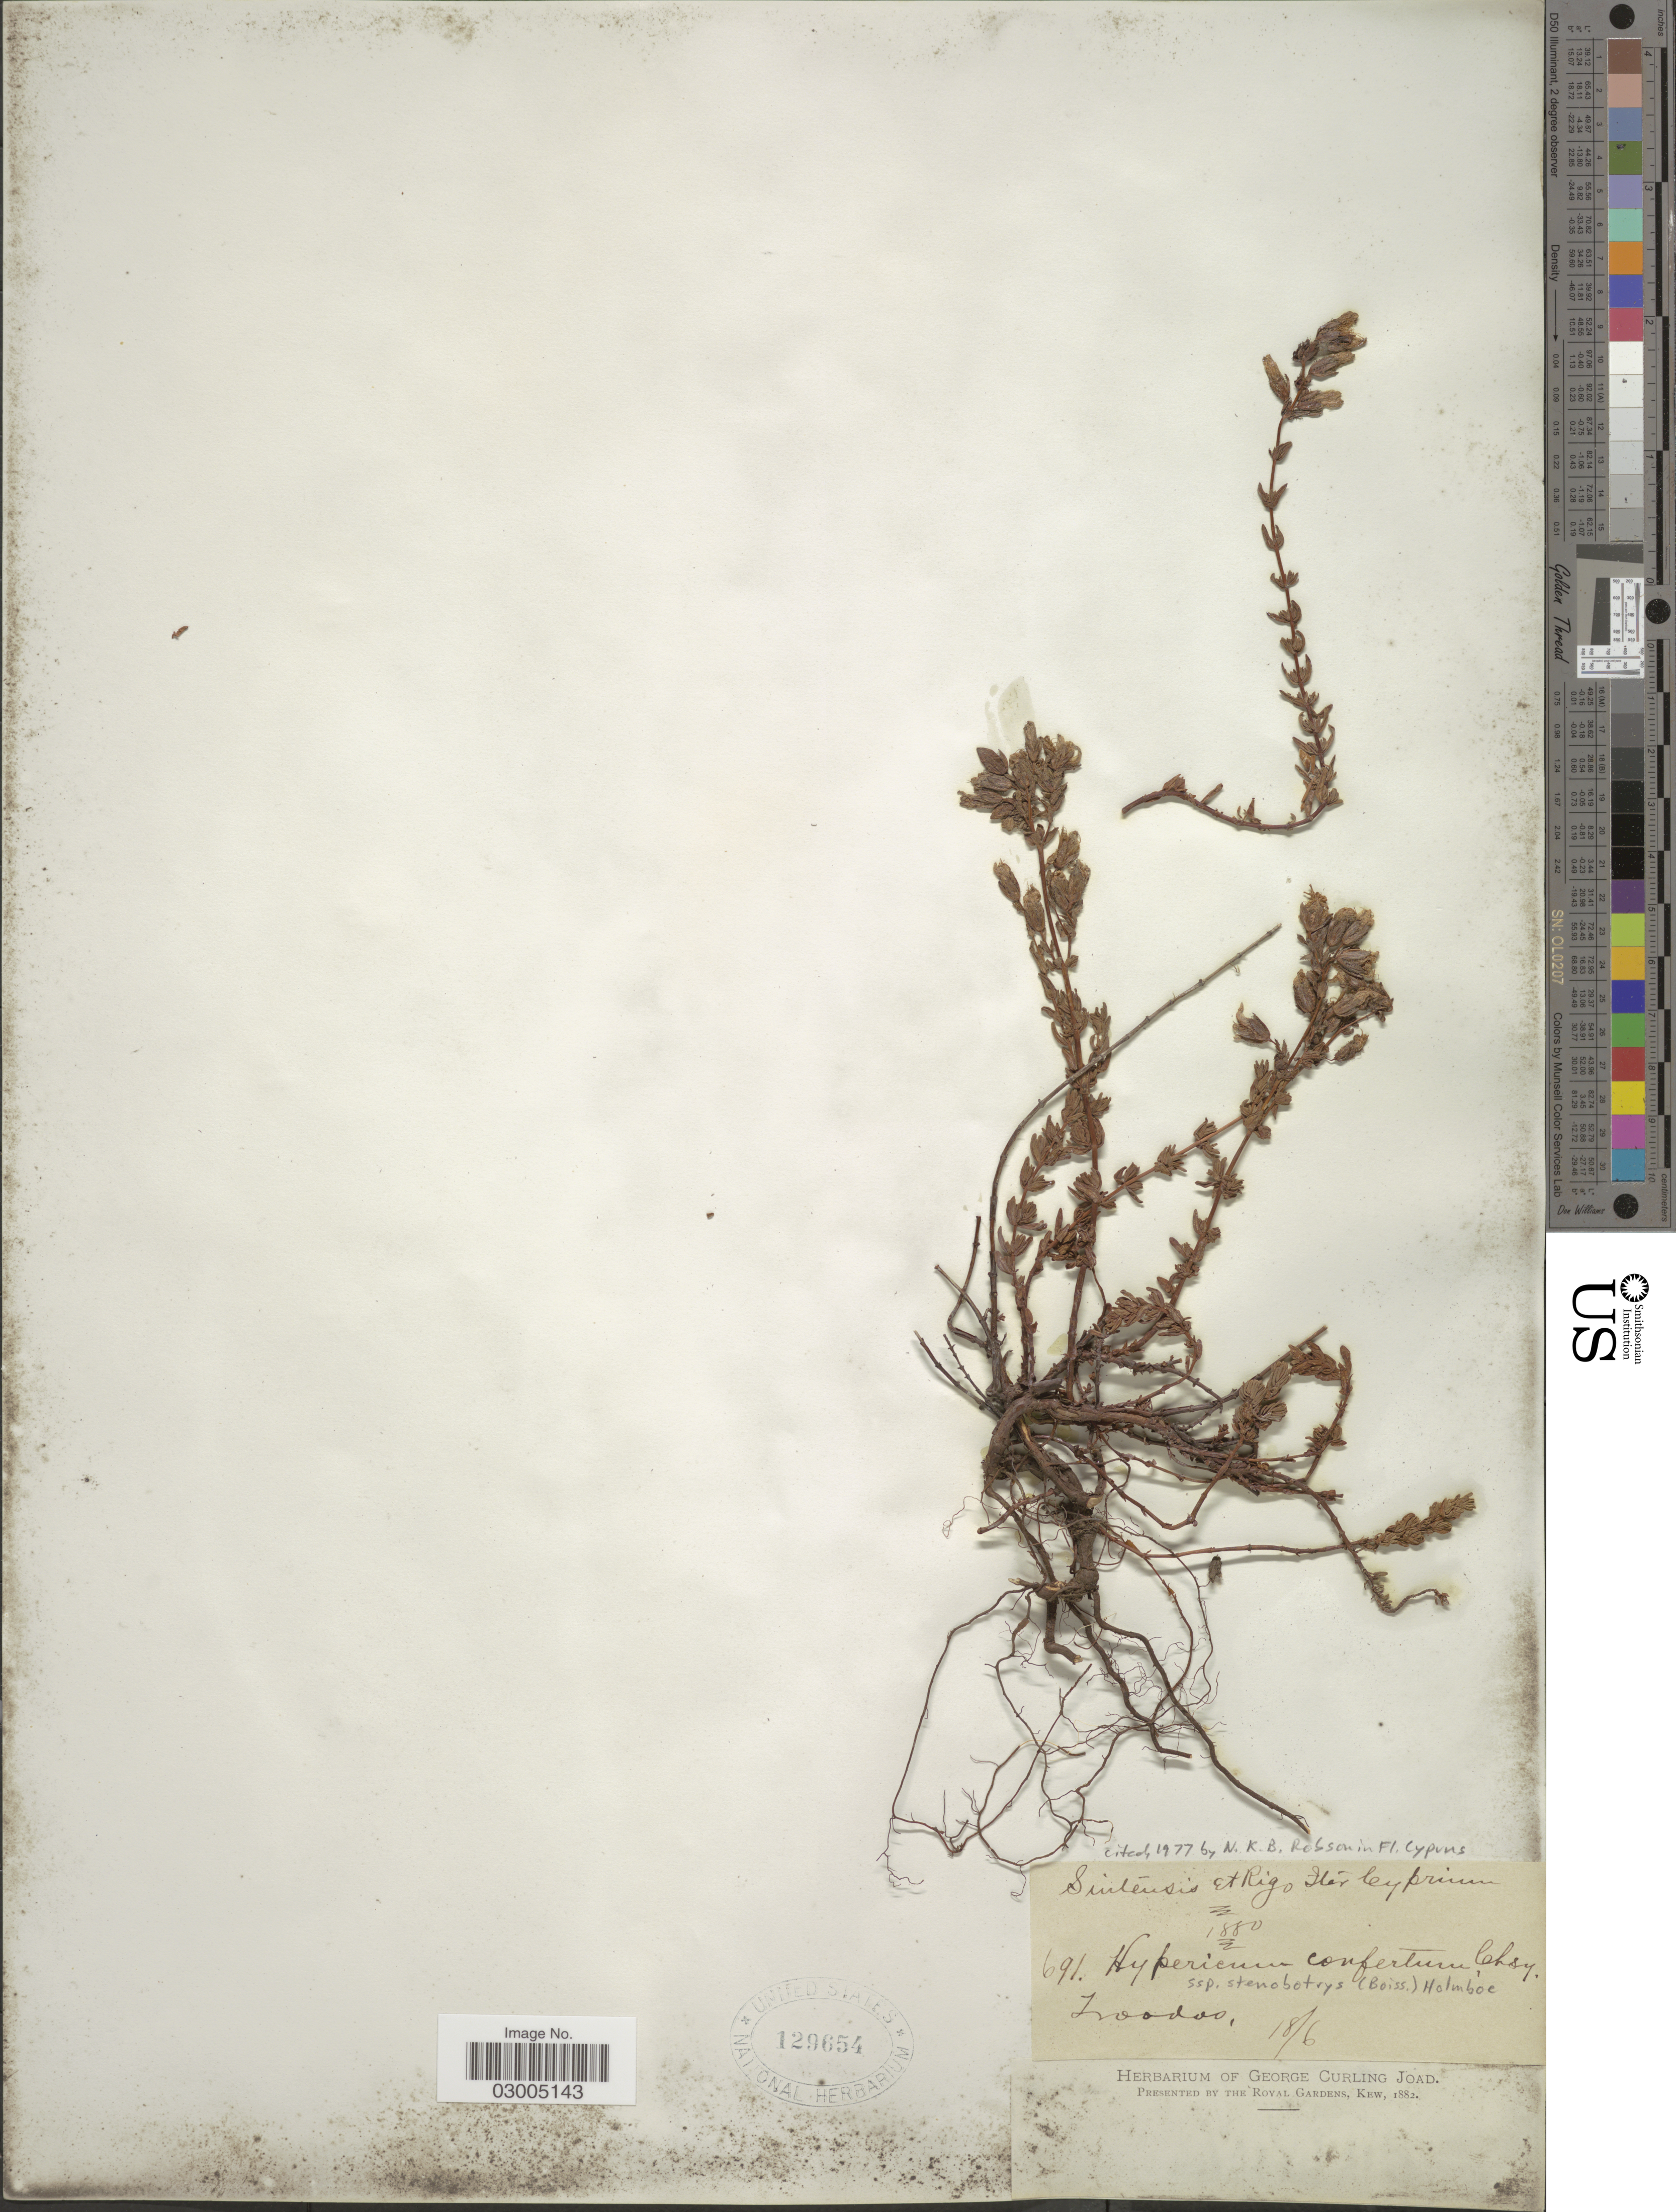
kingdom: Plantae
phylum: Tracheophyta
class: Magnoliopsida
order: Malpighiales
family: Hypericaceae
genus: Hypericum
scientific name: Hypericum confertum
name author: Choisy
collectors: Suintensis & -- Rigo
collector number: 691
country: Cyprus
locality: Troodos.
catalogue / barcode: US 129654